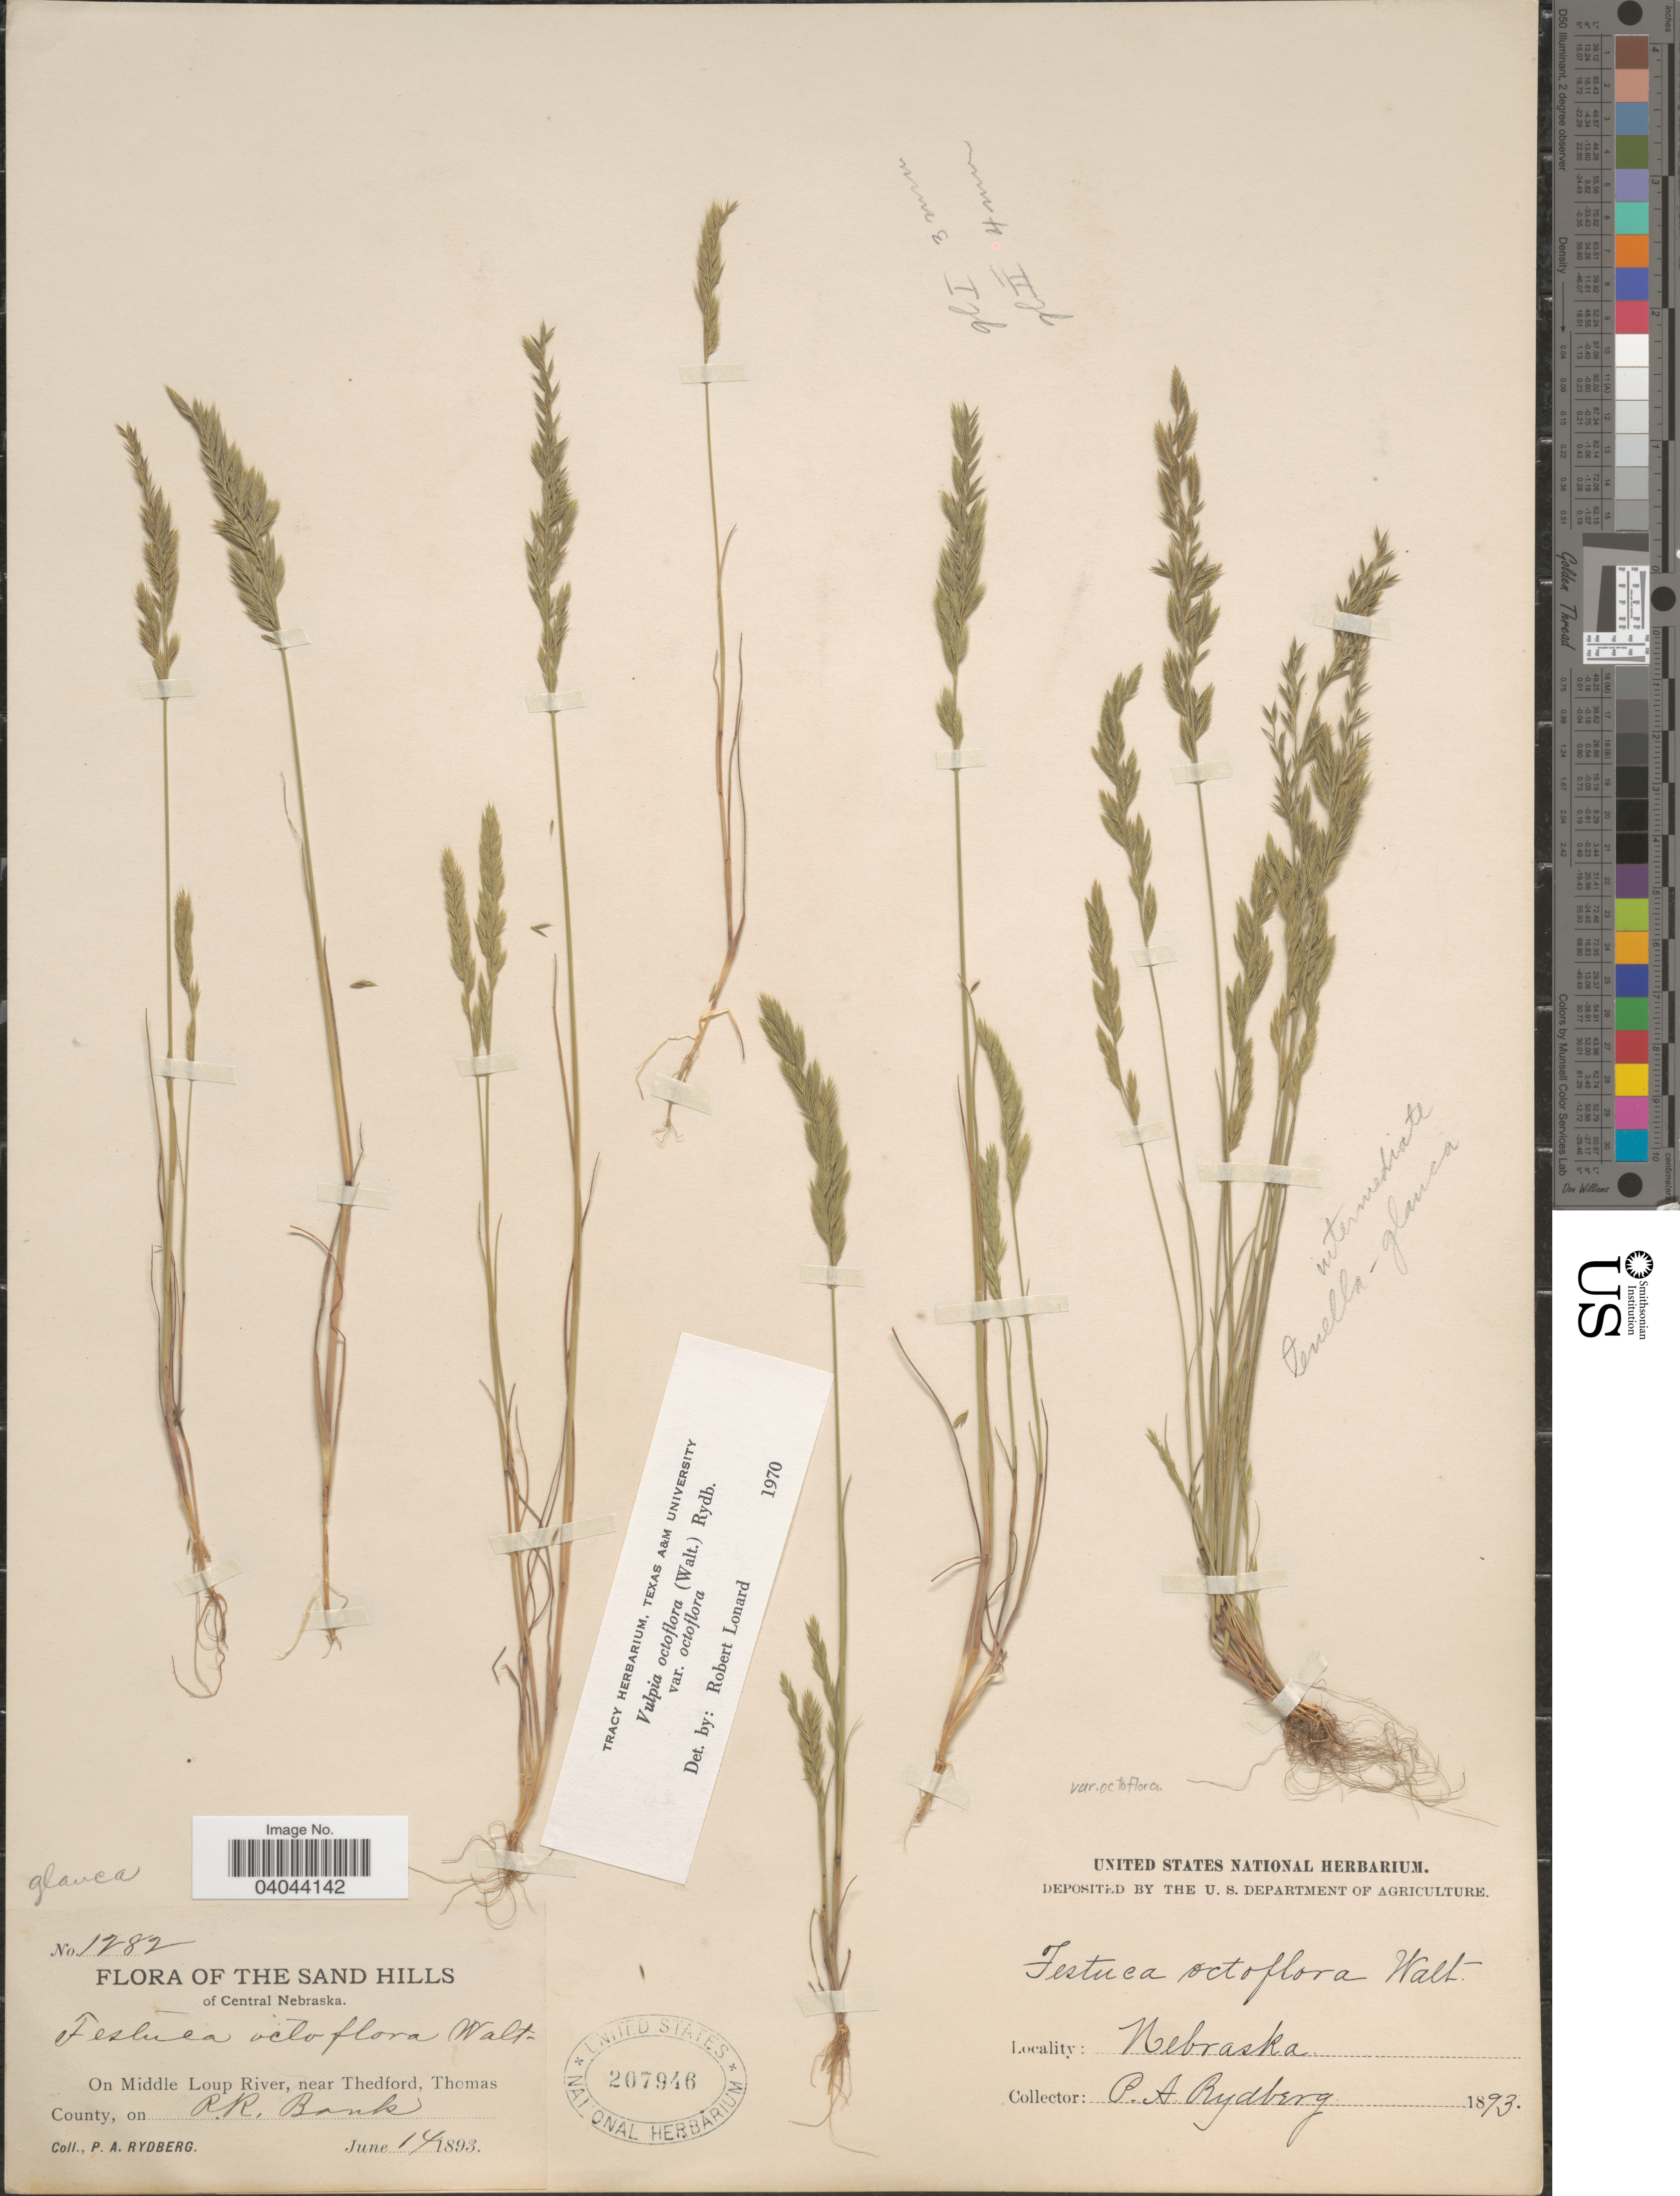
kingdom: Plantae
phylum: Tracheophyta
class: Liliopsida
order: Poales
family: Poaceae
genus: Festuca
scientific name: Festuca octoflora var. octoflora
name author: Walter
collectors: P. A. Rydberg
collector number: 1282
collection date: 1893-06-14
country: United States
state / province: Nebraska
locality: The Sand Hills of Central Nebraska. On Middle Loup River, near Thedford, Thomas County, on R.R. Bank.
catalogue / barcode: US 207946